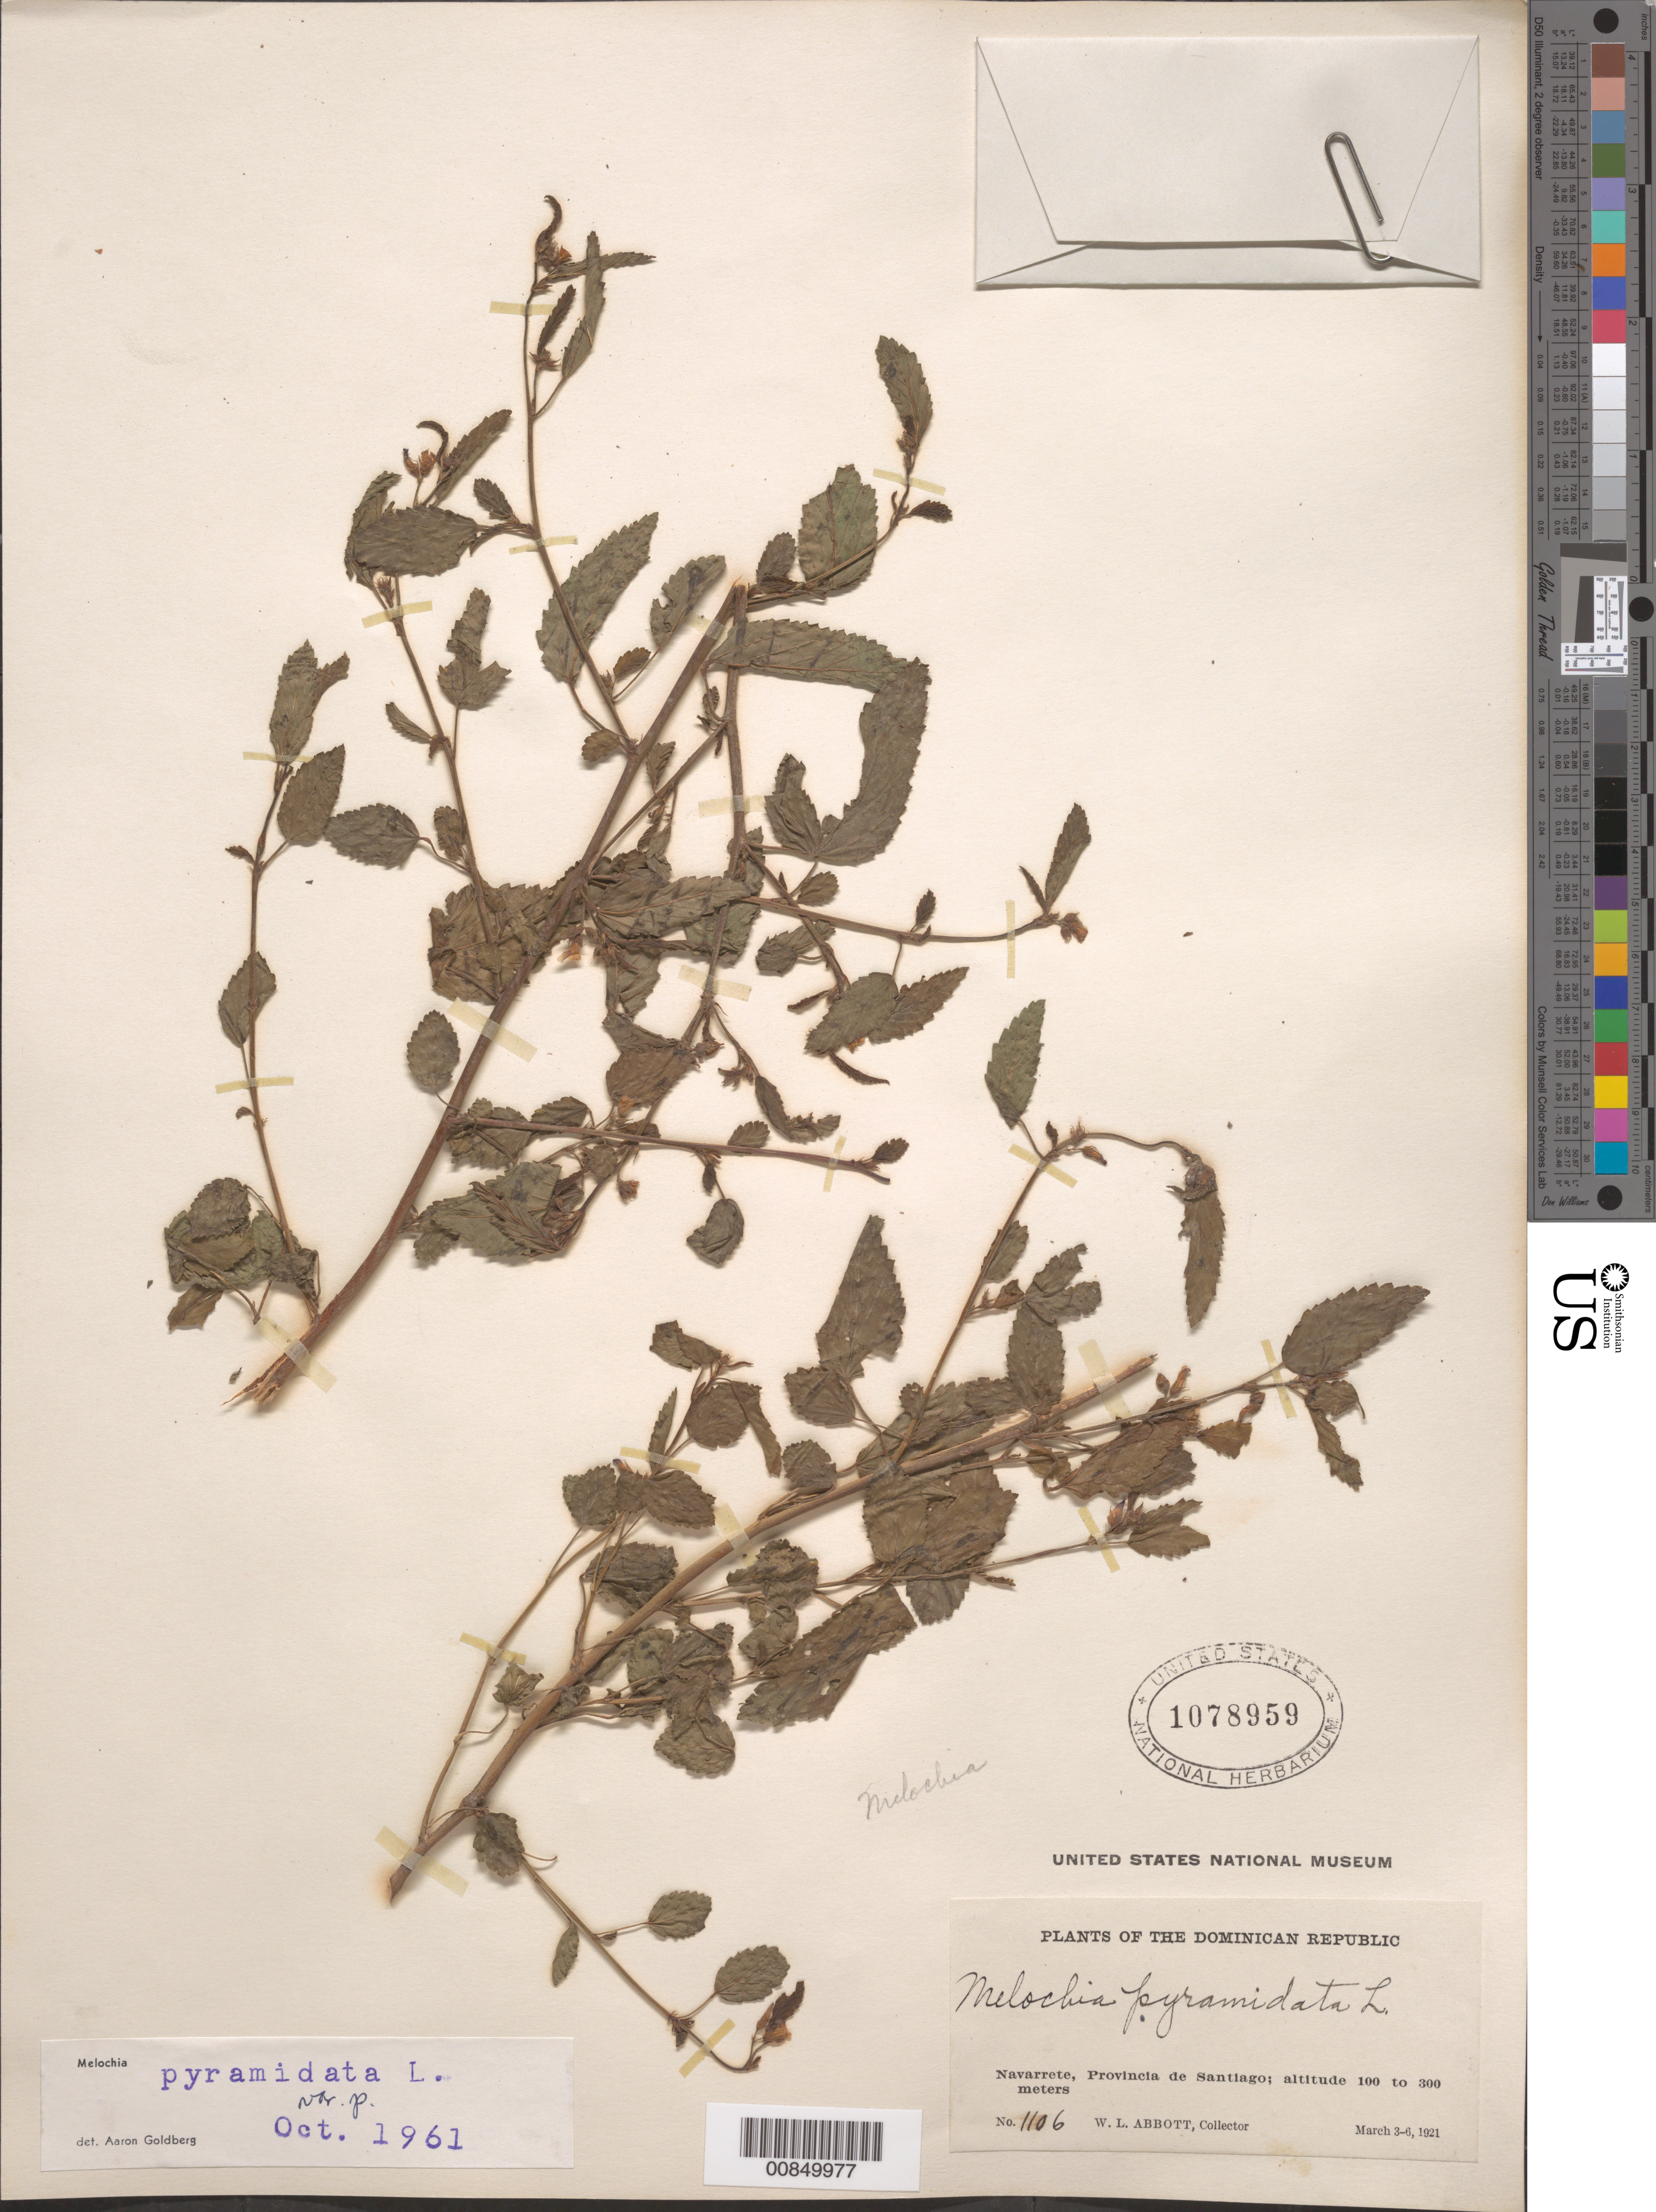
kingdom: Plantae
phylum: Tracheophyta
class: Magnoliopsida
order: Malvales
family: Malvaceae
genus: Melochia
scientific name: Melochia pyramidata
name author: L.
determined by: Goldberg, Aaron, (US), NMNH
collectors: W. L. Abbott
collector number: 1106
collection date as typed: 03 Mar 1921 to 06 Mar 1921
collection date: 1921-03-03/1921-03-06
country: Dominican Republic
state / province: Santiago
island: Hispaniola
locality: Navarrete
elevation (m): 100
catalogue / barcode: US 1078959